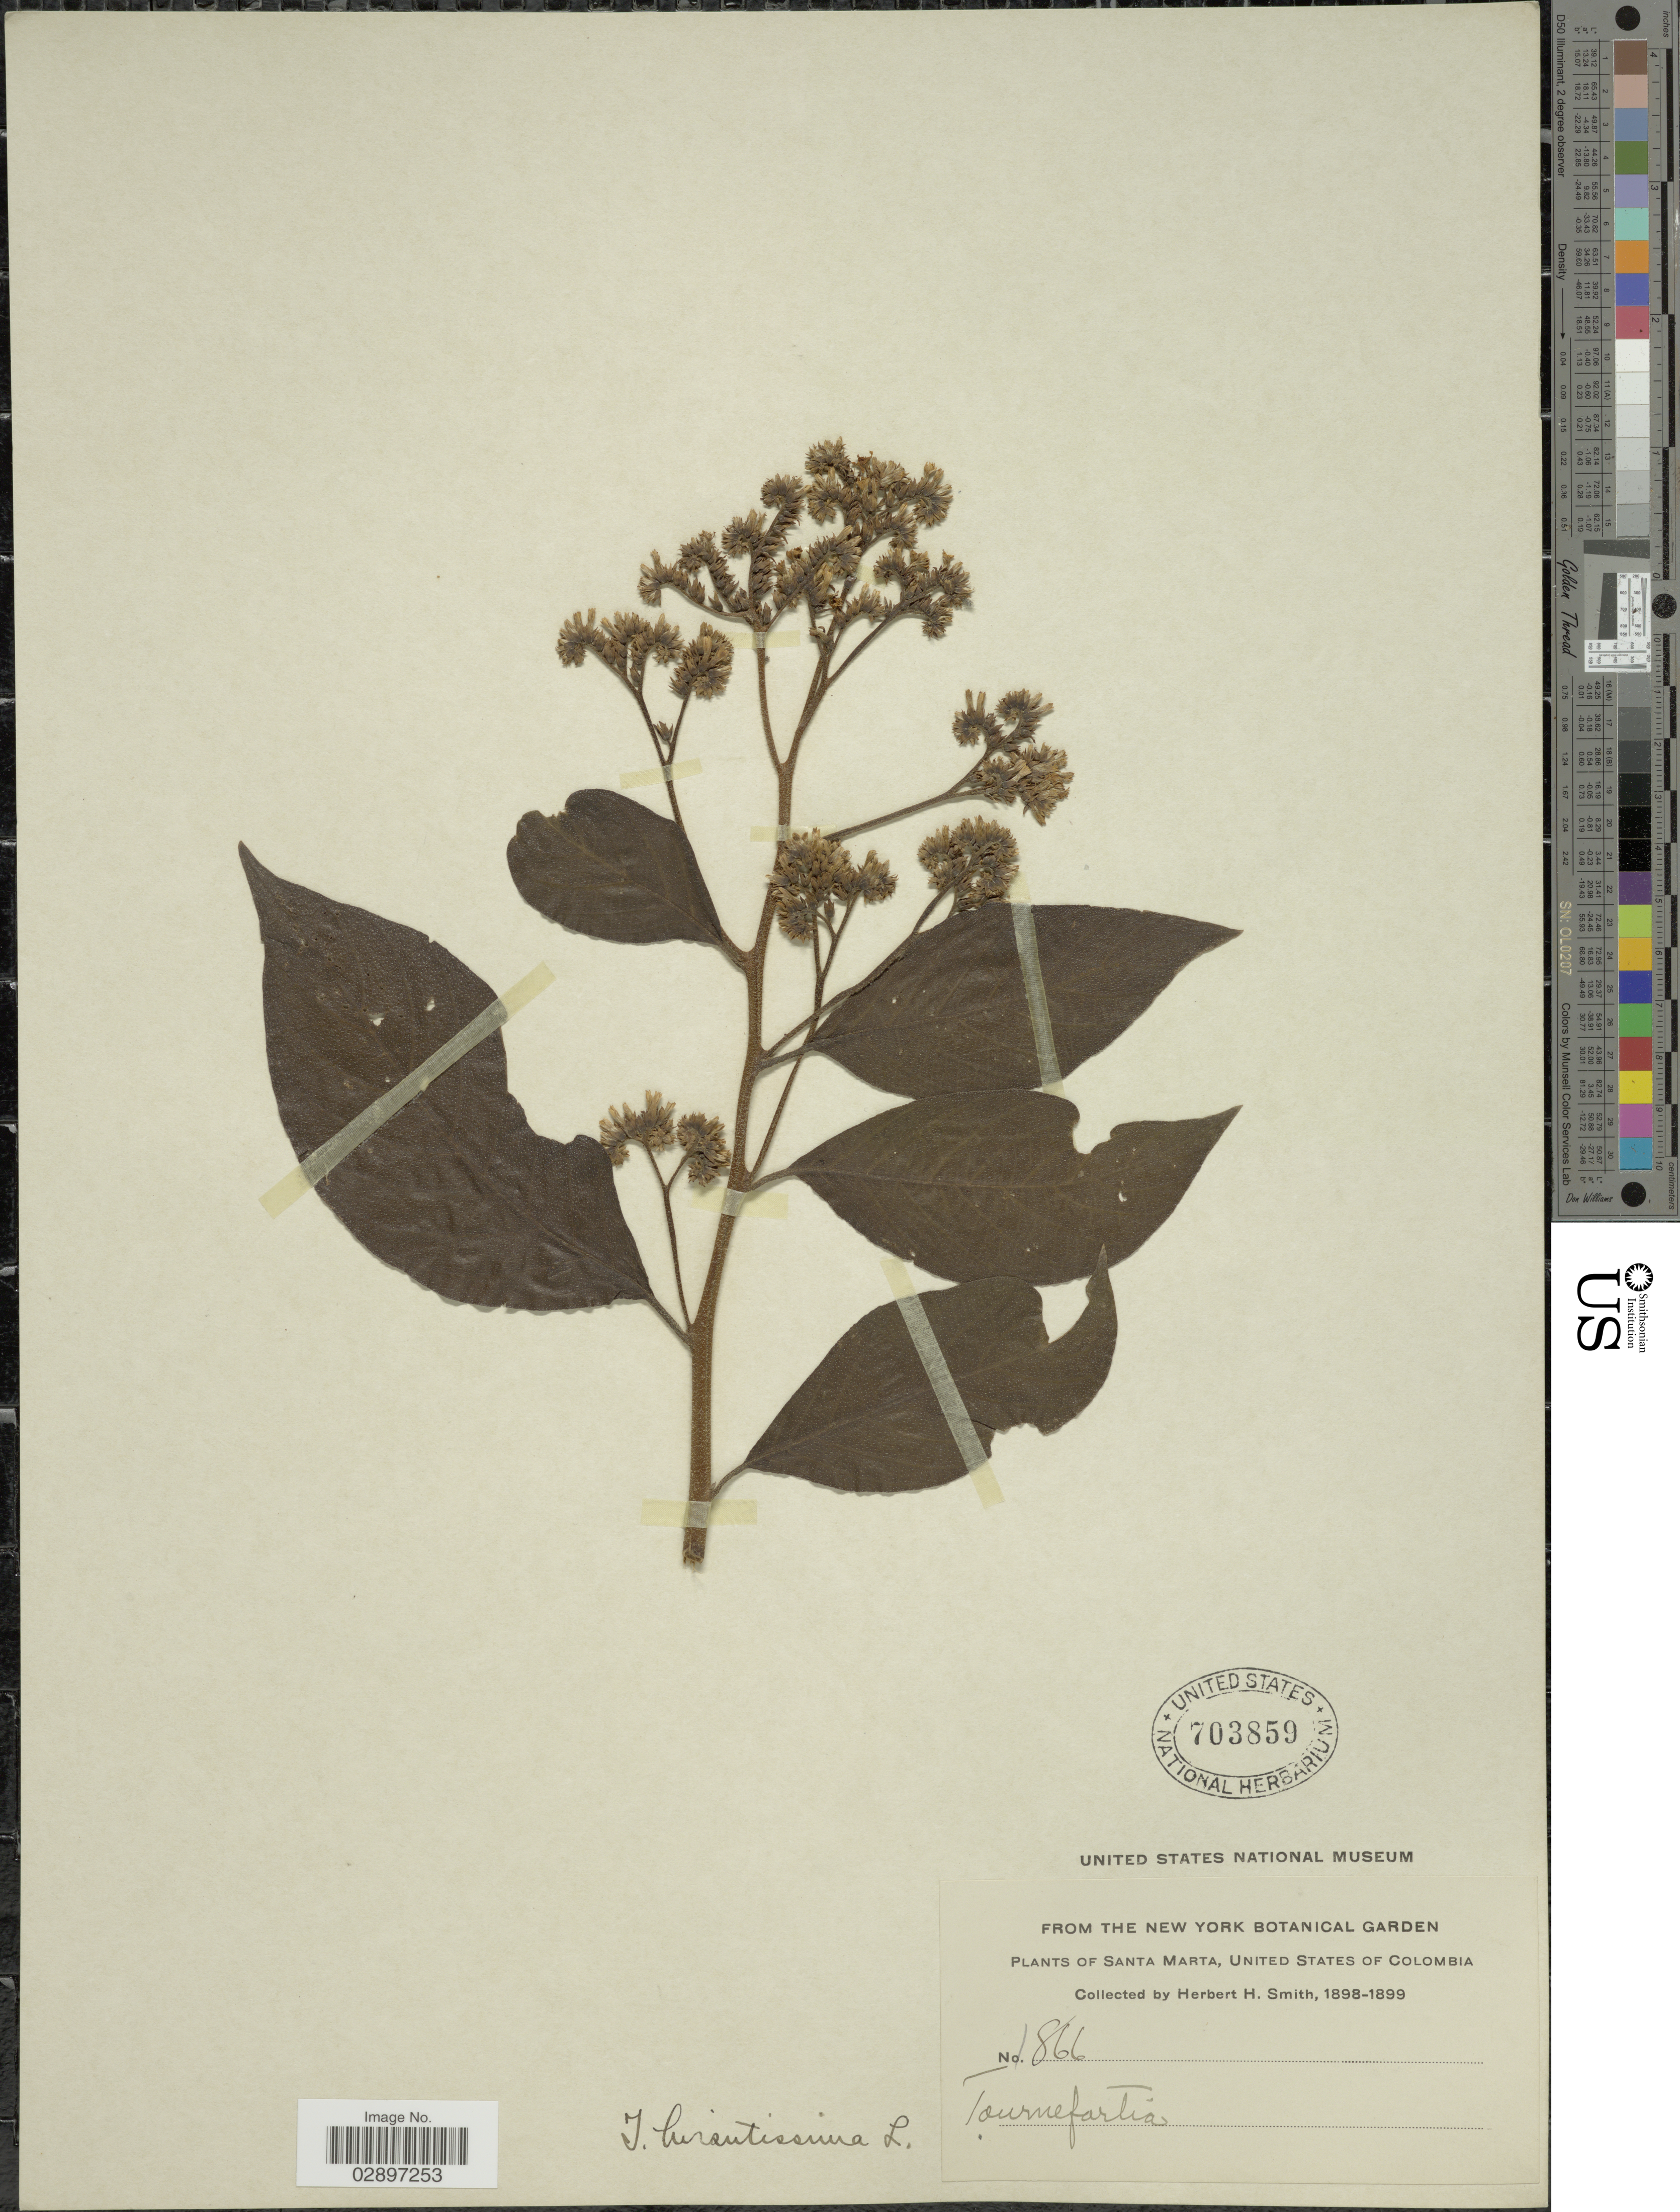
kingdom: Plantae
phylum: Tracheophyta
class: Magnoliopsida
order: Boraginales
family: Heliotropiaceae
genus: Tournefortia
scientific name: Tournefortia hirsutissima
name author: L.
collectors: Herbert H. Smith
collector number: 1866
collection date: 1898/1899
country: Colombia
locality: Santa Marta, United States of Colombia.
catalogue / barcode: US 703859